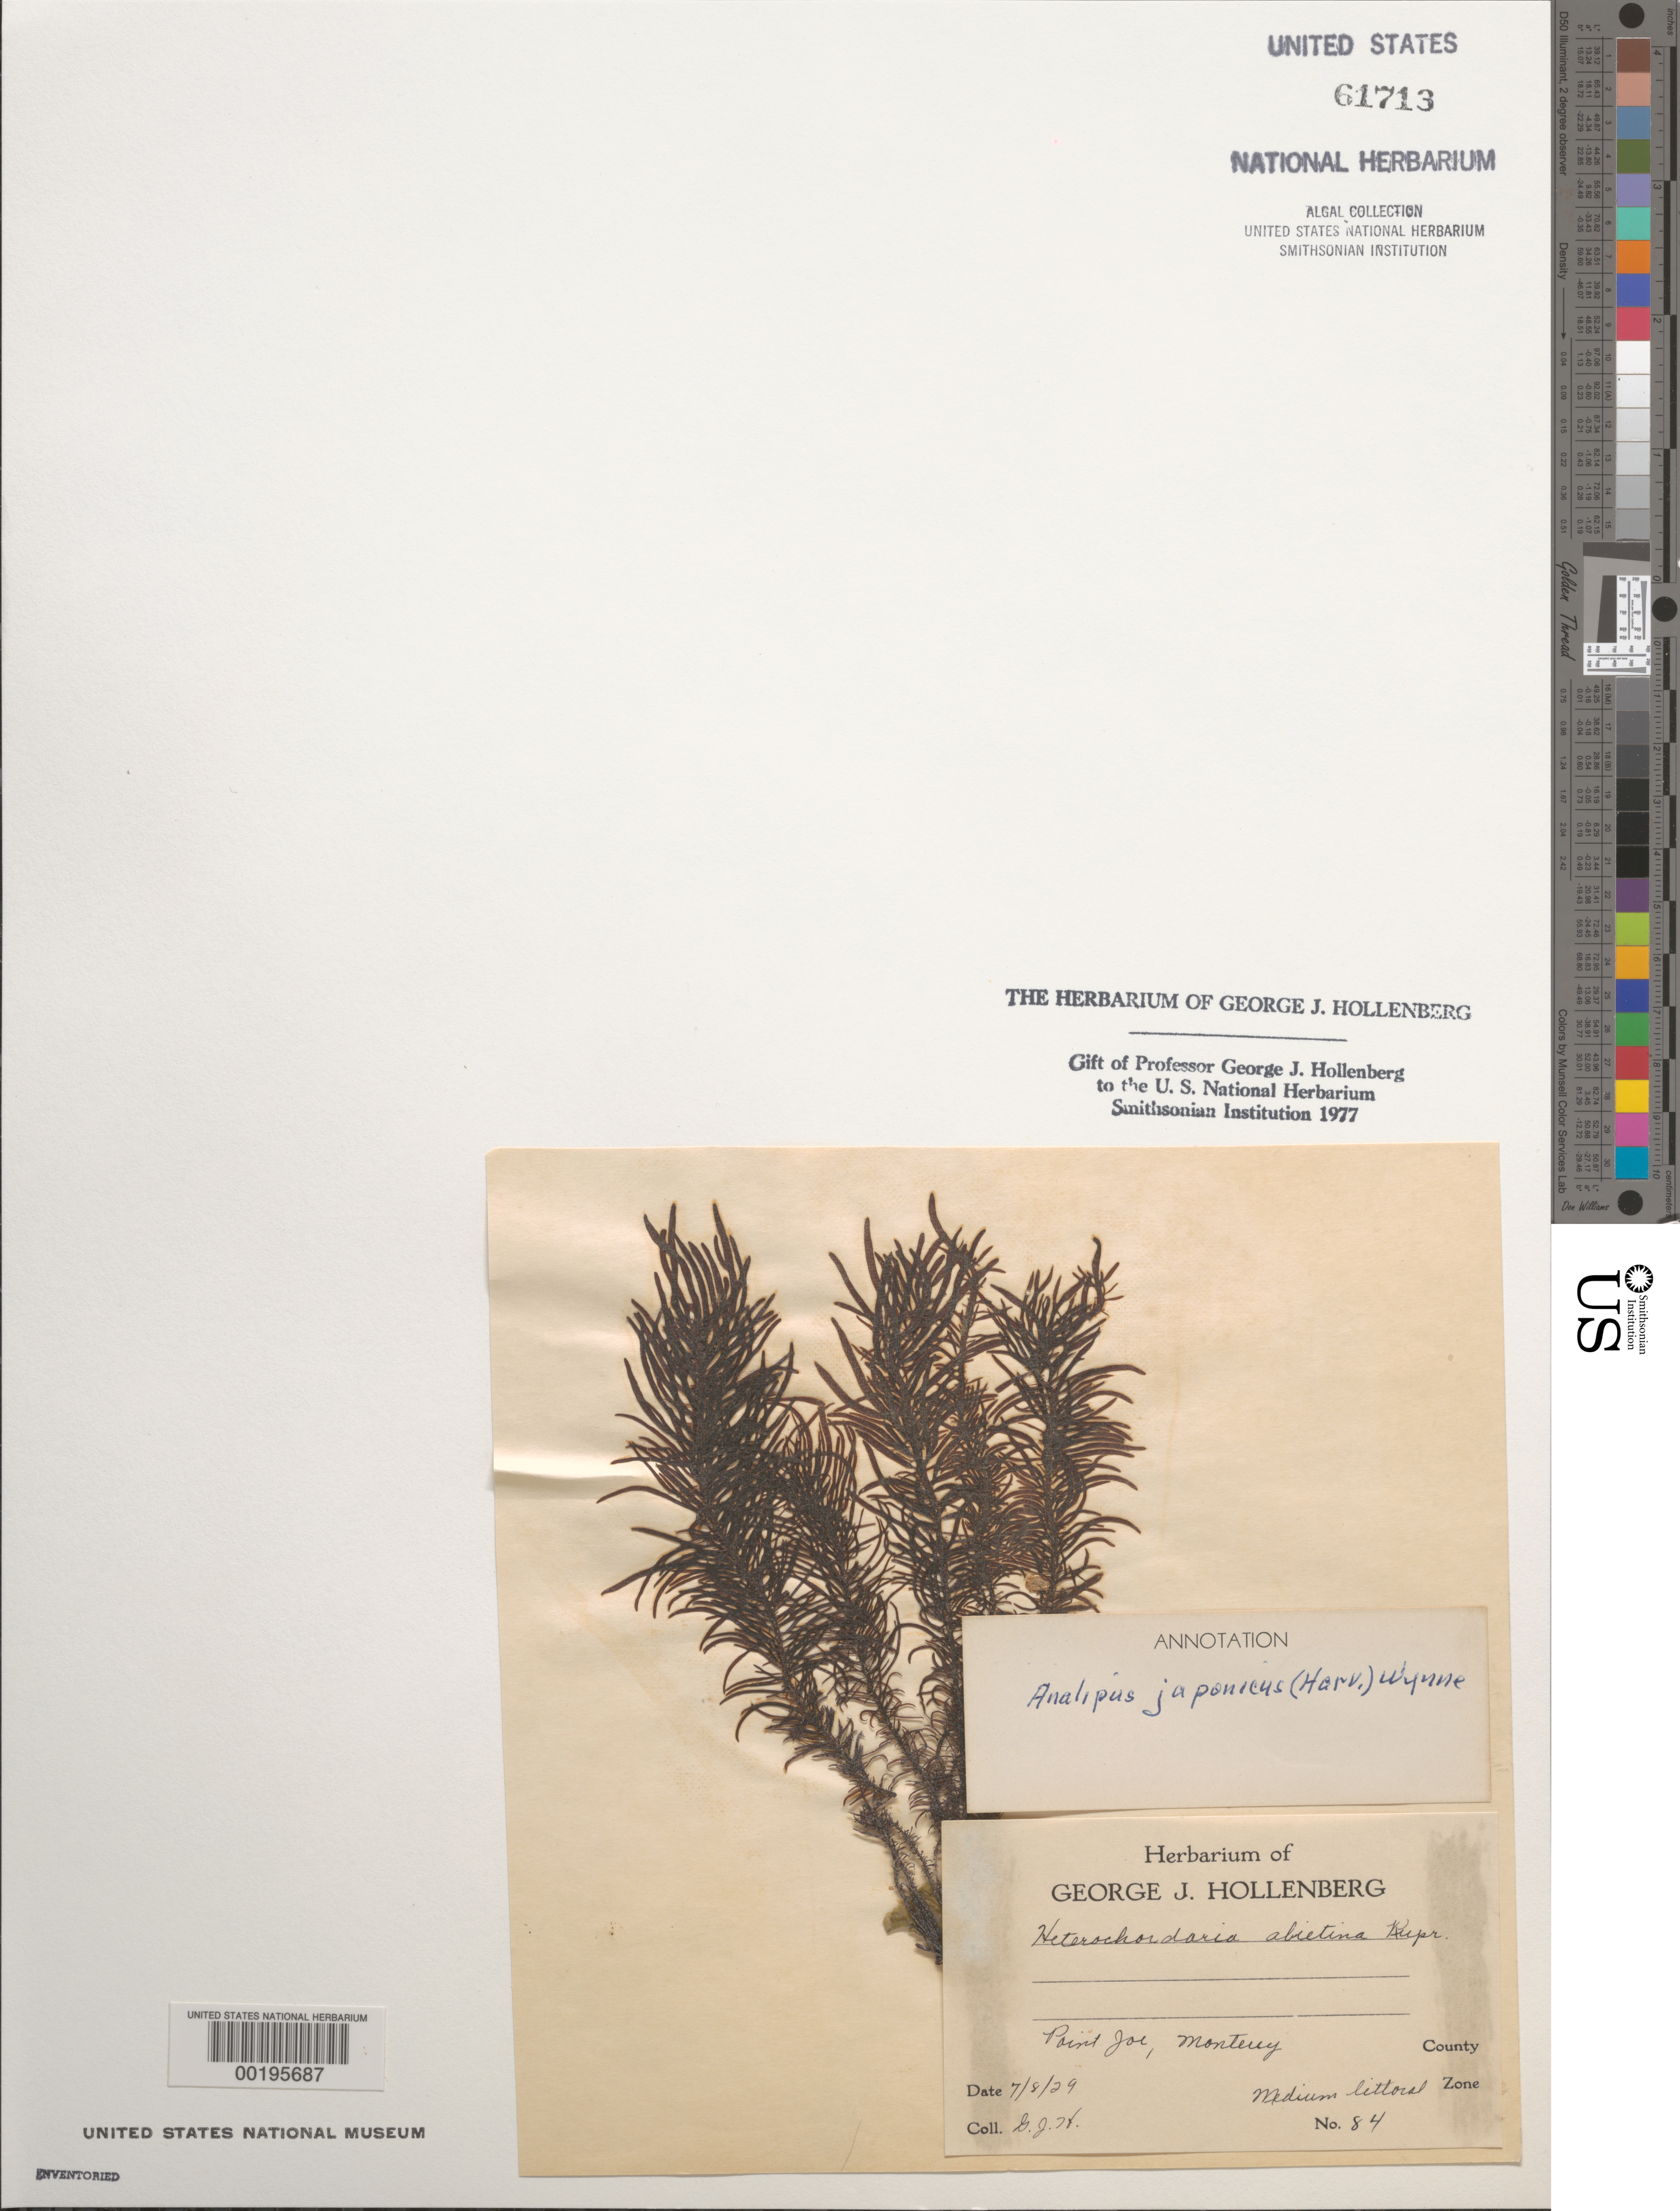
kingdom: Chromista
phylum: Ochrophyta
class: Phaeophyceae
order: Ectocarpales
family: Chordariaceae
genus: Analipus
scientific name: Analipus japonicus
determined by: Hollenberg, George J.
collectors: G. Hollenberg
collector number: GJH 84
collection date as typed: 08 Jul 1929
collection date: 1929-07-08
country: United States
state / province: California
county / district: Monterey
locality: Point Joe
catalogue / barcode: US 61713